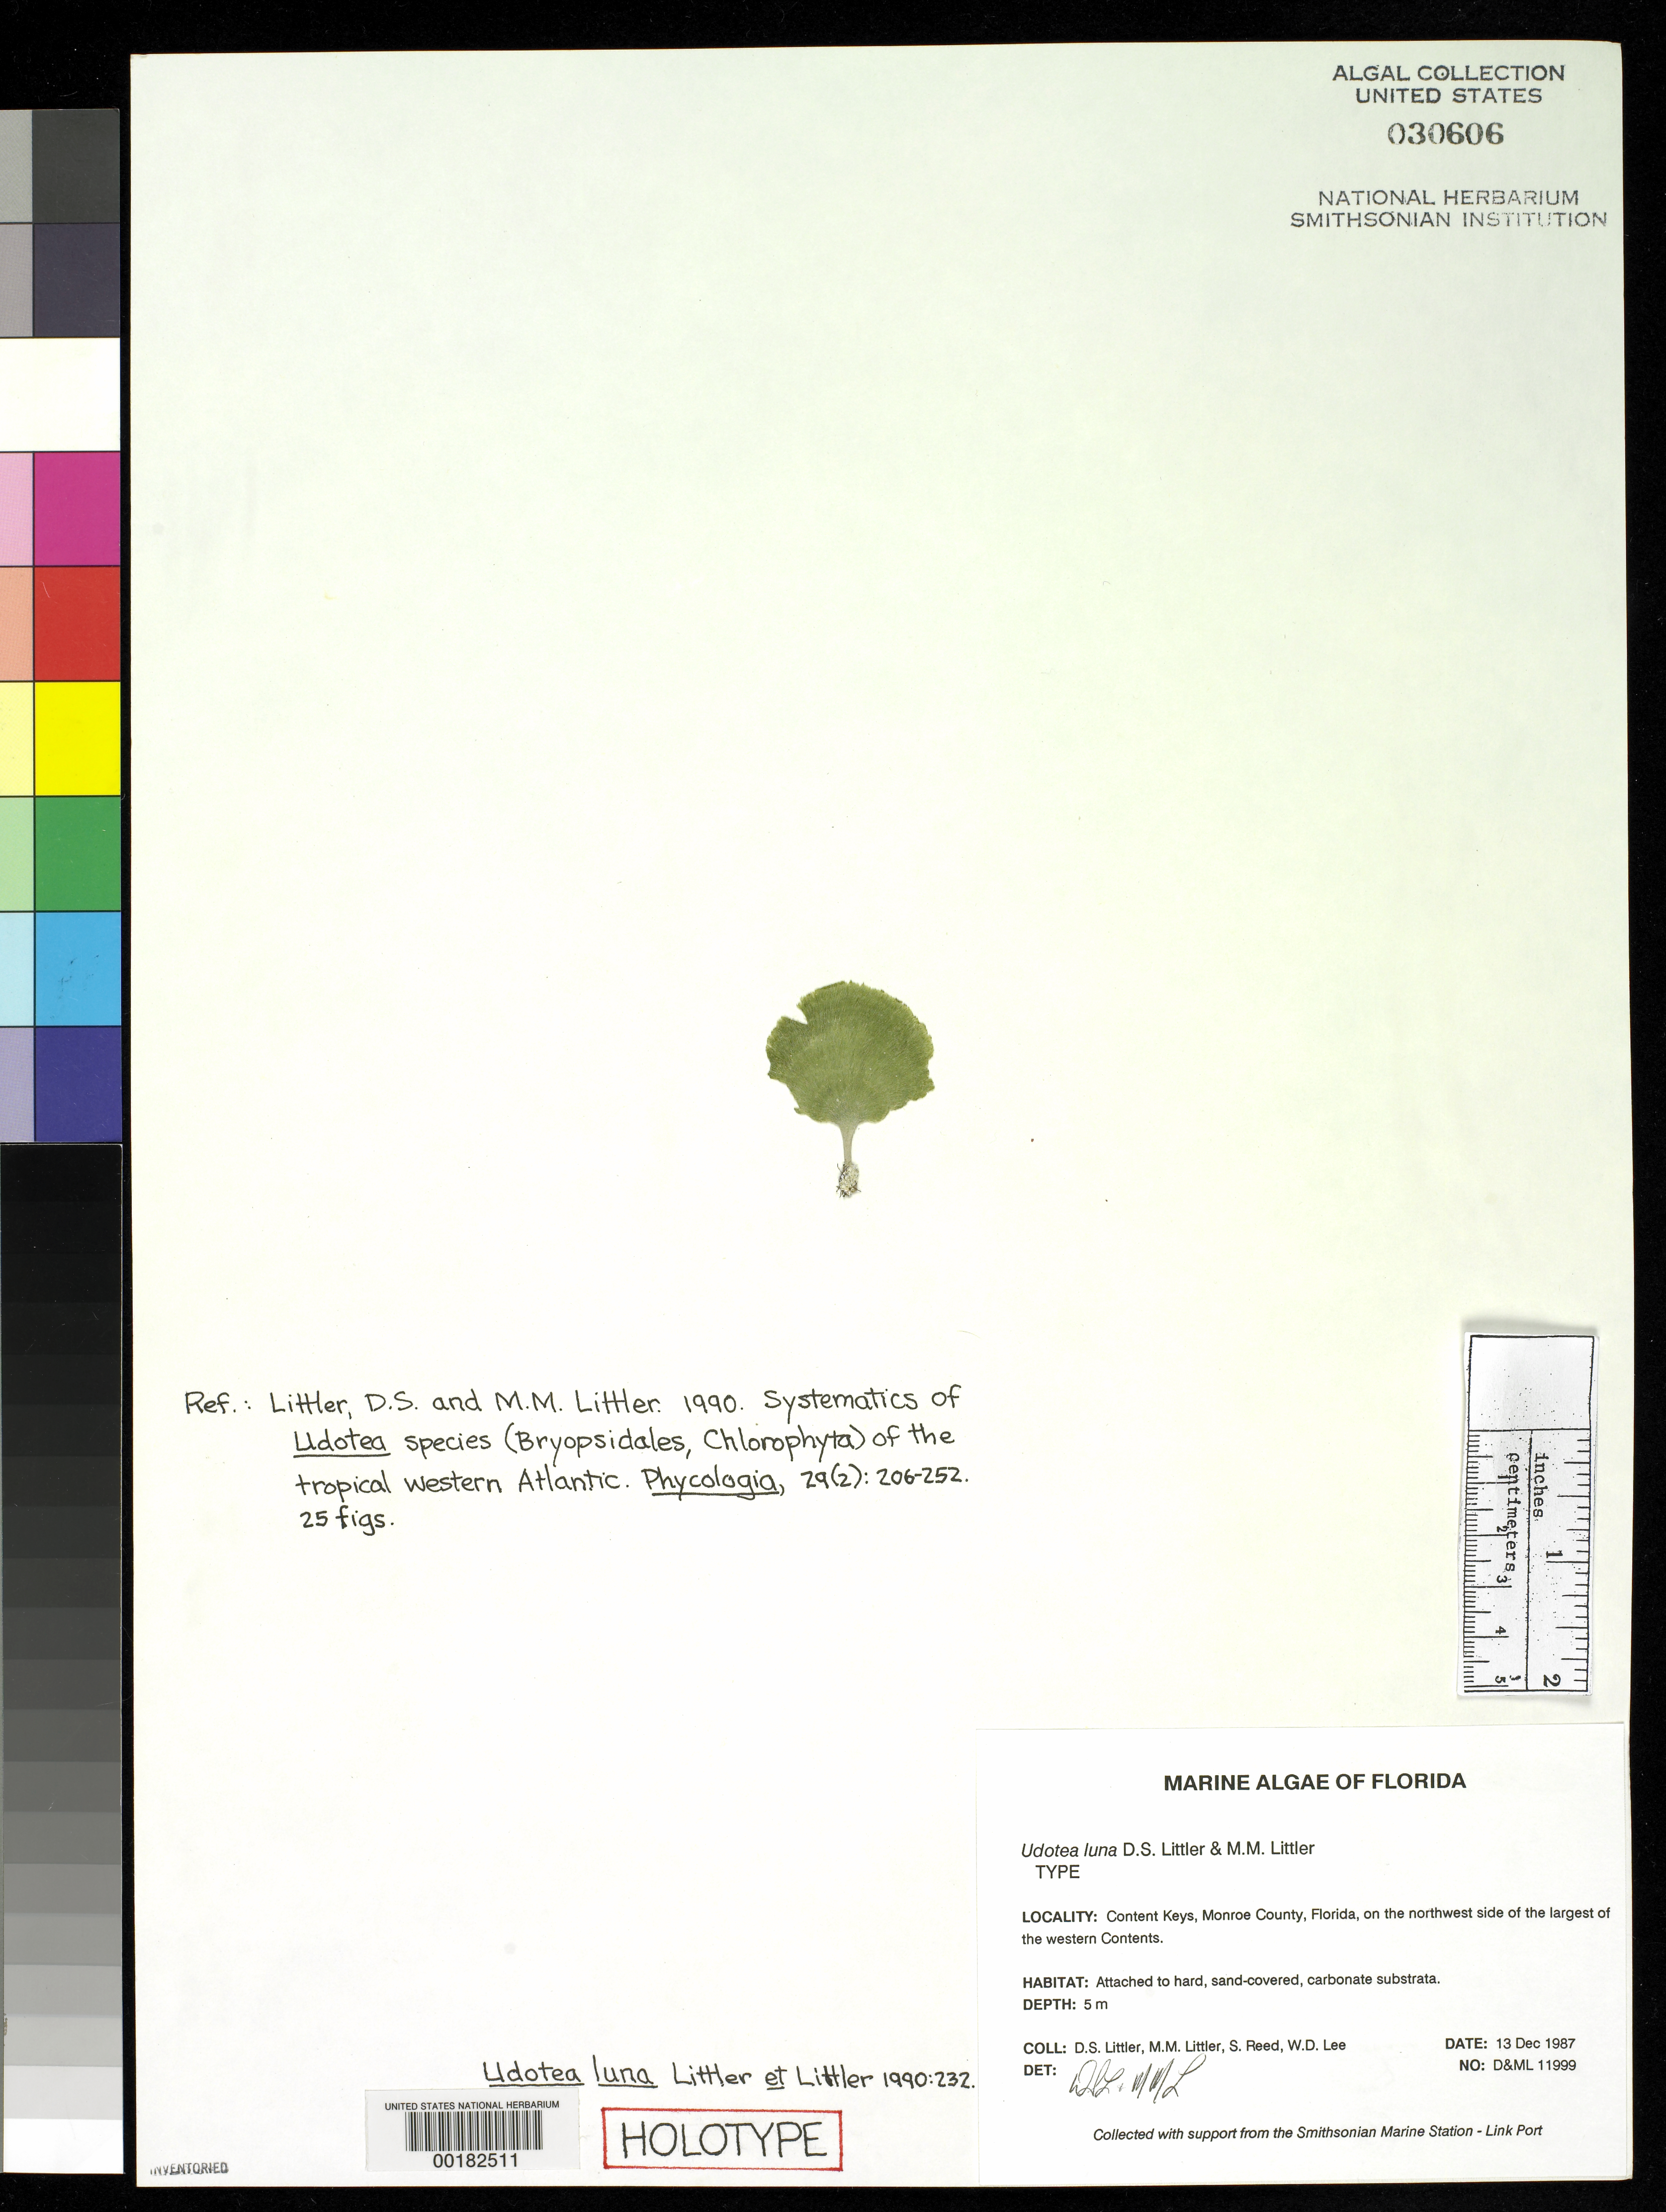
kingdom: Plantae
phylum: Chlorophyta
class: Ulvophyceae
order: Bryopsidales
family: Udoteaceae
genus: Udotea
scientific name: Udotea luna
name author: D.S. Littler & Littler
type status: Holotype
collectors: D. S. Littler, M. M. Littler, S. Reed & W. Lee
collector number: D&ML 11999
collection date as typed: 13 Dec 1987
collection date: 1987-12-13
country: United States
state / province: Florida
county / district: Monroe County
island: Content Keys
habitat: On hard, sand-covered, carbonate substrata.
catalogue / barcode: US 30606